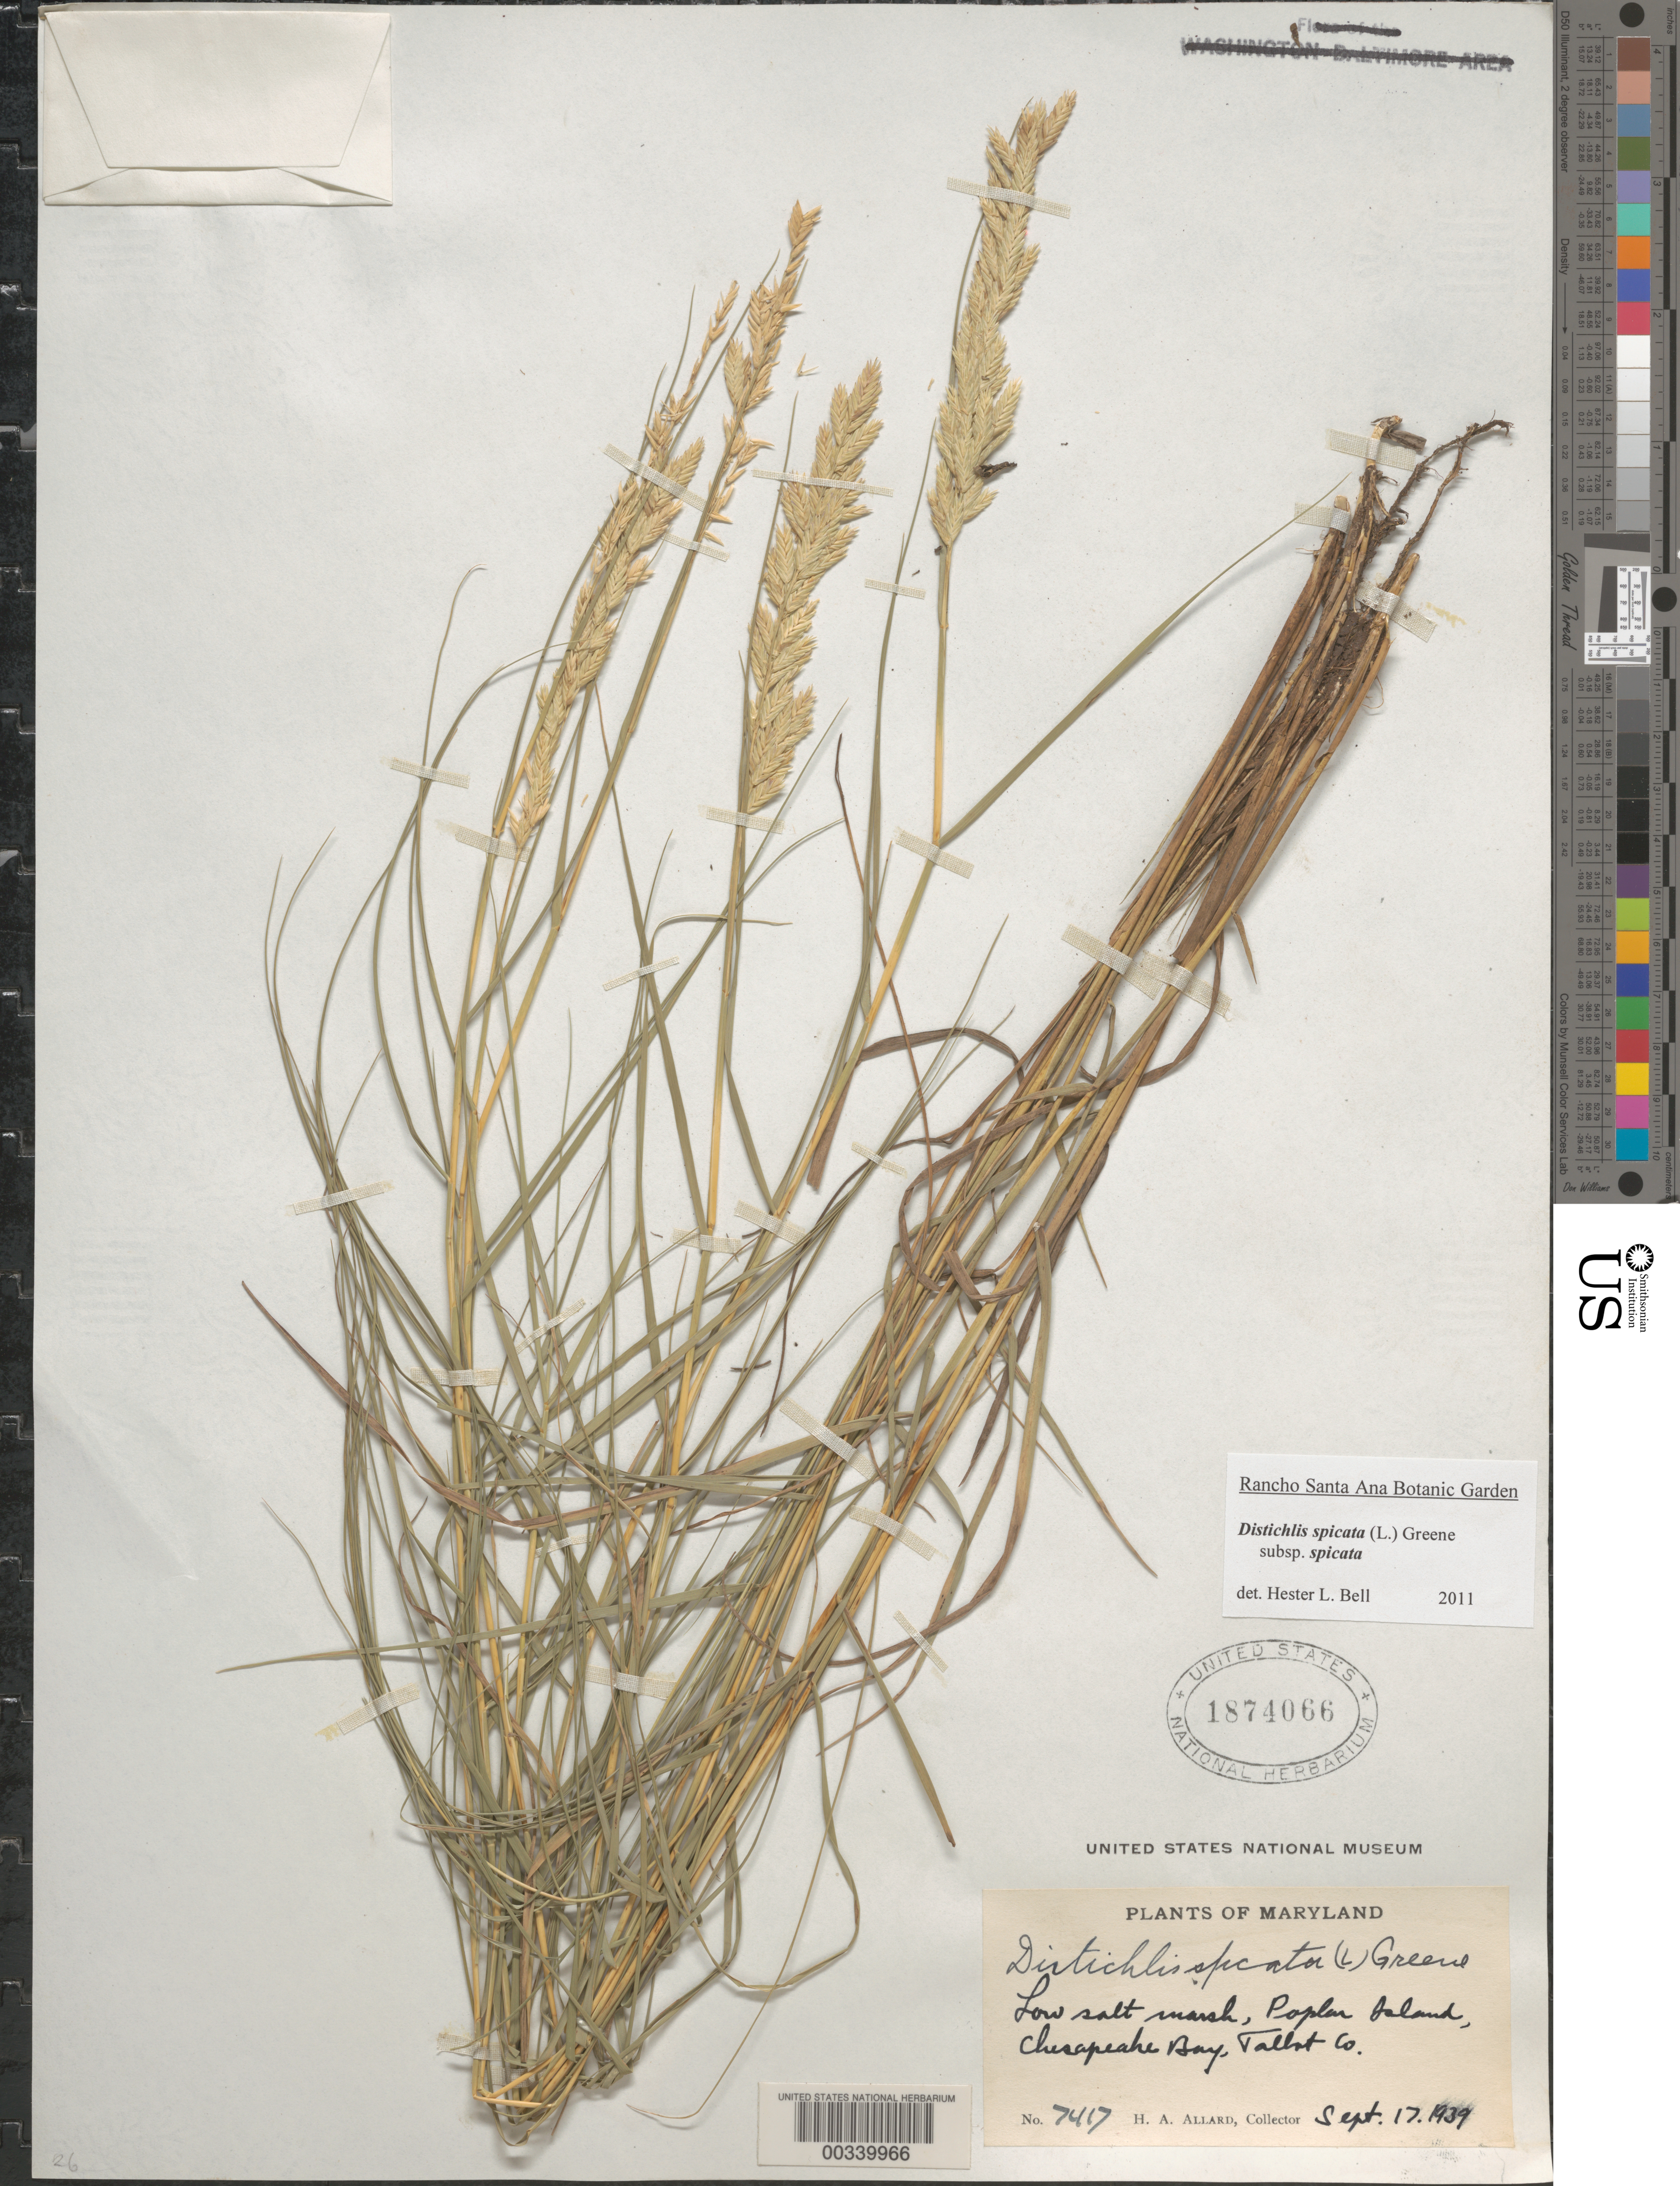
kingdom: Plantae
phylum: Tracheophyta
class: Liliopsida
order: Poales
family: Poaceae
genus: Distichlis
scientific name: Distichlis spicata subsp. spicata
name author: (L.) Greene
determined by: Bell, H. L.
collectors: H. A. Allard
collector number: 7417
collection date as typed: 17 Sep 1939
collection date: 1939-09-17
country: United States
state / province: Maryland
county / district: Talbot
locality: Poplar island chesapeake bay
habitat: Low salt marsh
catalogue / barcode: US 1874066